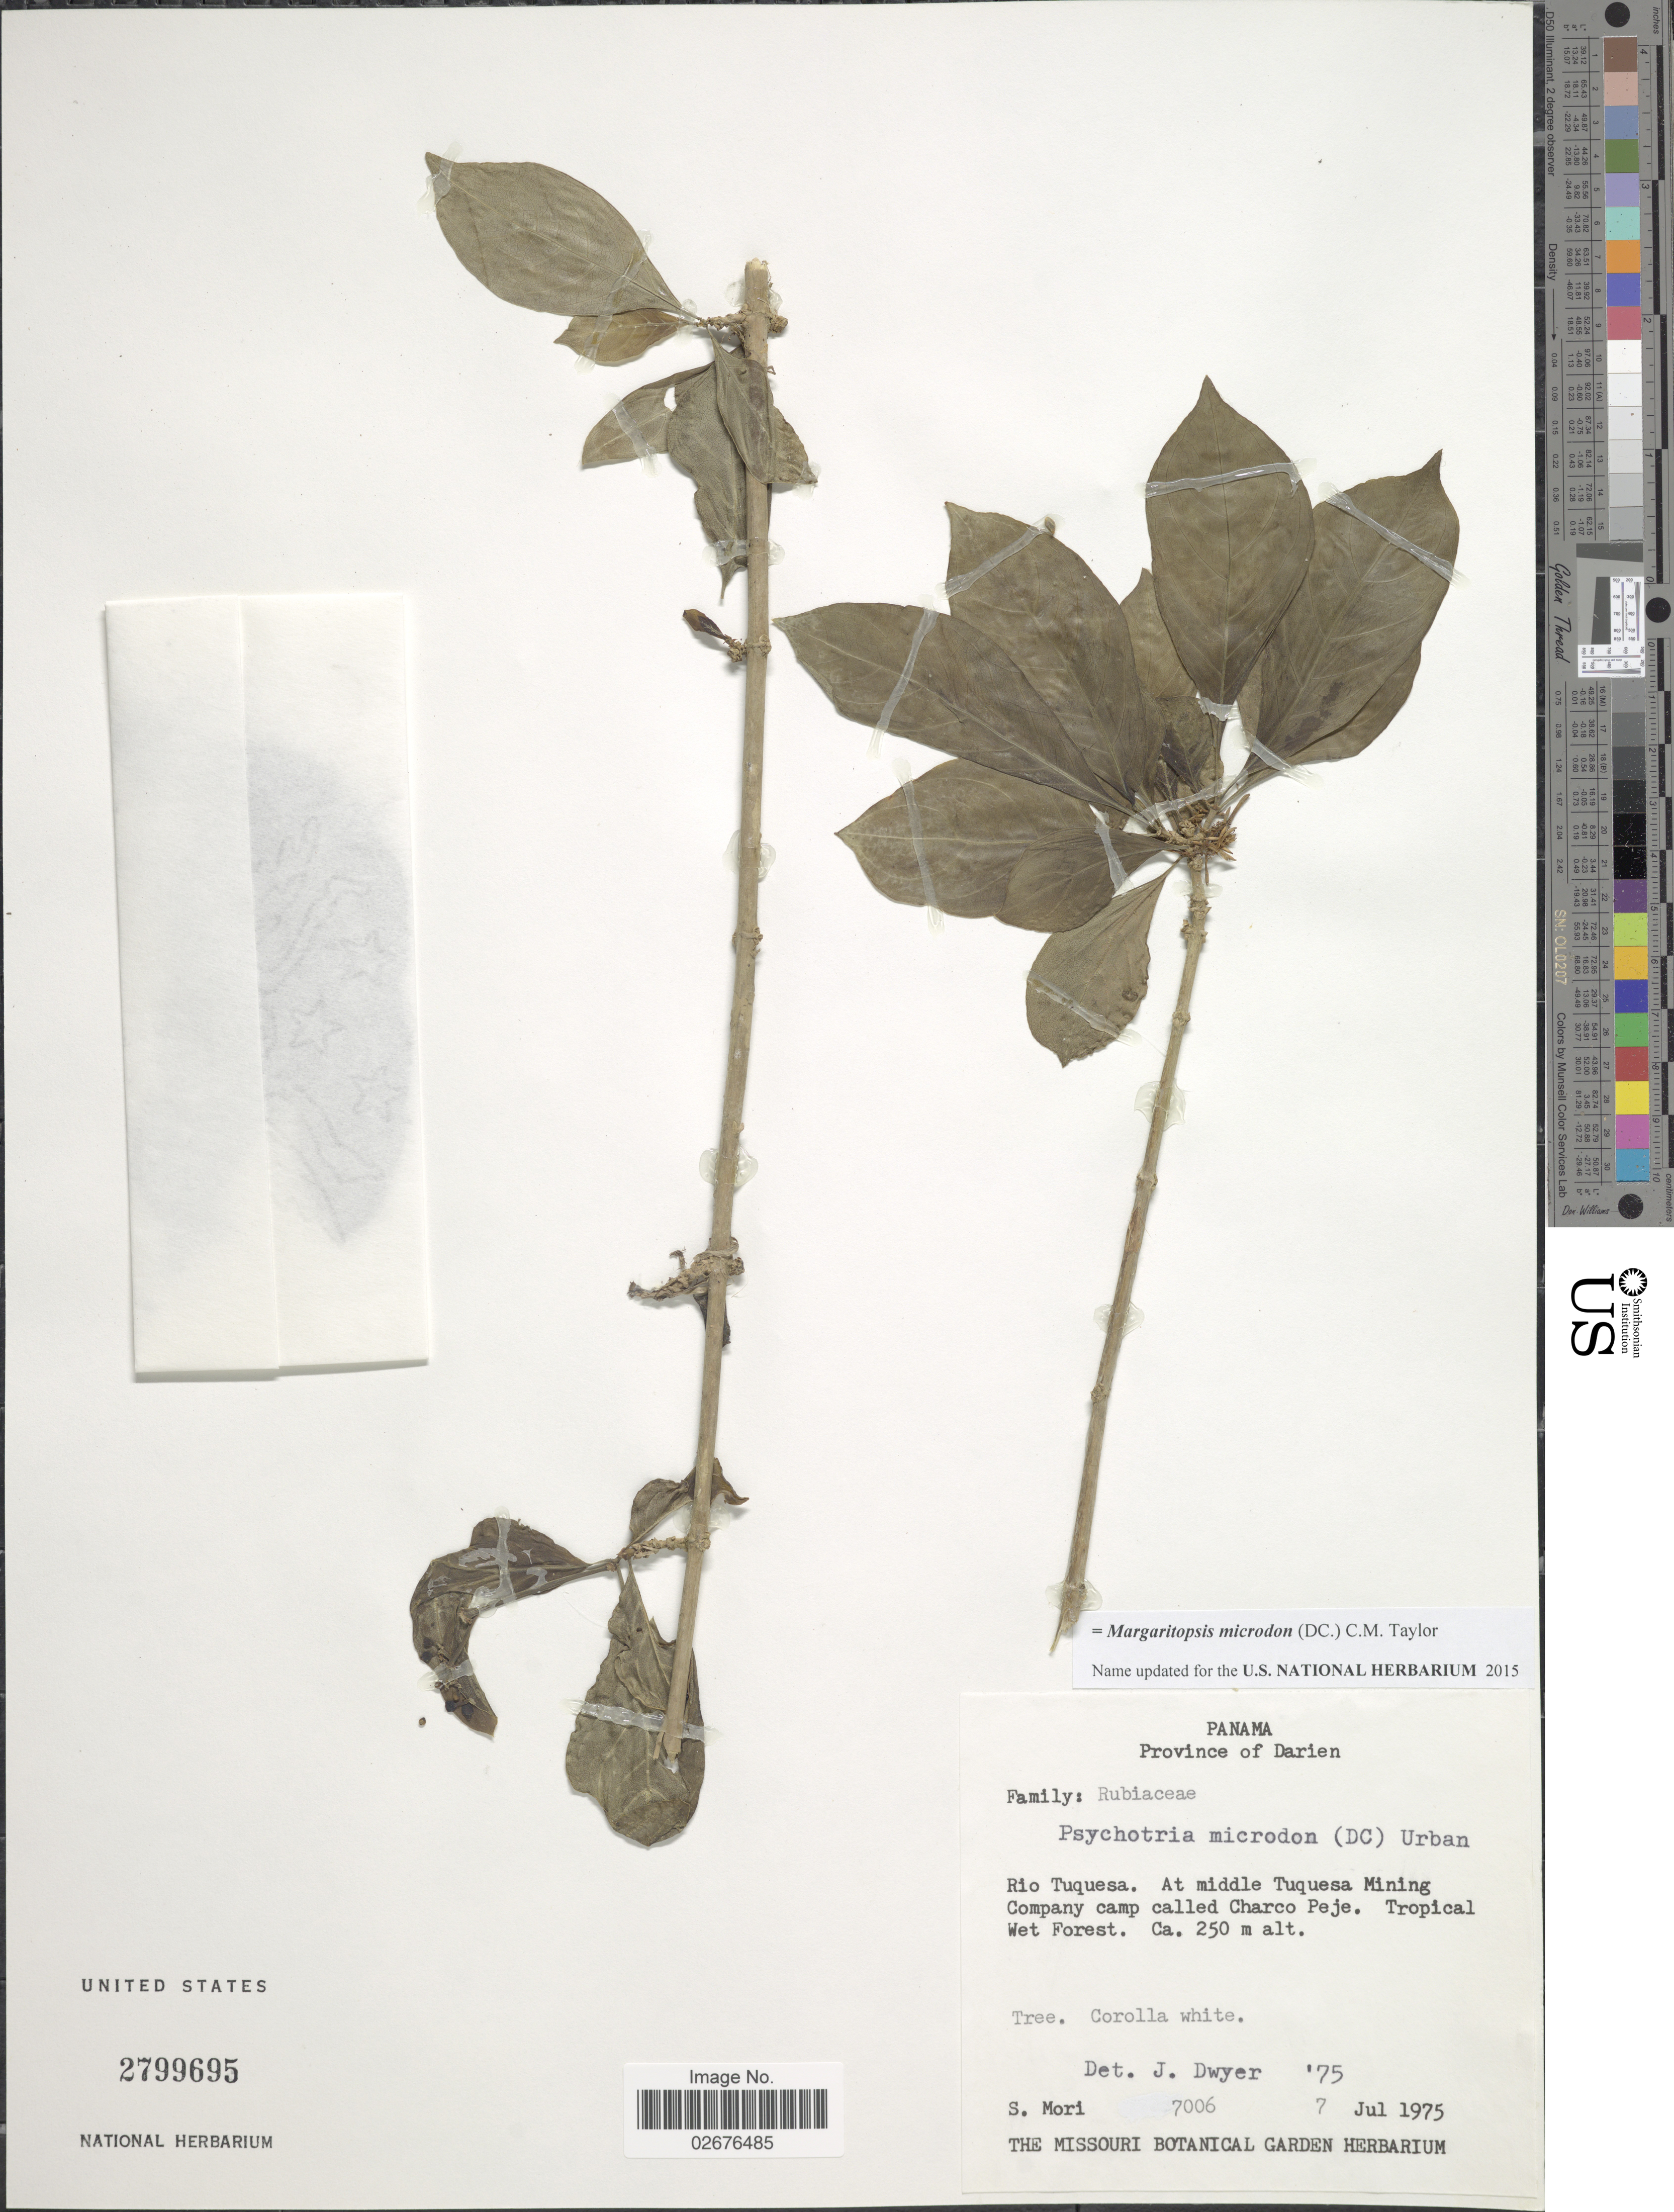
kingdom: Plantae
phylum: Tracheophyta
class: Magnoliopsida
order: Gentianales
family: Rubiaceae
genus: Margaritopsis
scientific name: Margaritopsis microdon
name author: (DC.) C.M. Taylor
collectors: S. Mori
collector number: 7006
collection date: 1975-07-07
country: Panama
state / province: Darién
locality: Rio Tuquesa, at middle Tuquesa Mining Company camp called Charo Peje, Tropical Wet Forest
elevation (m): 250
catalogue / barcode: US 2799695